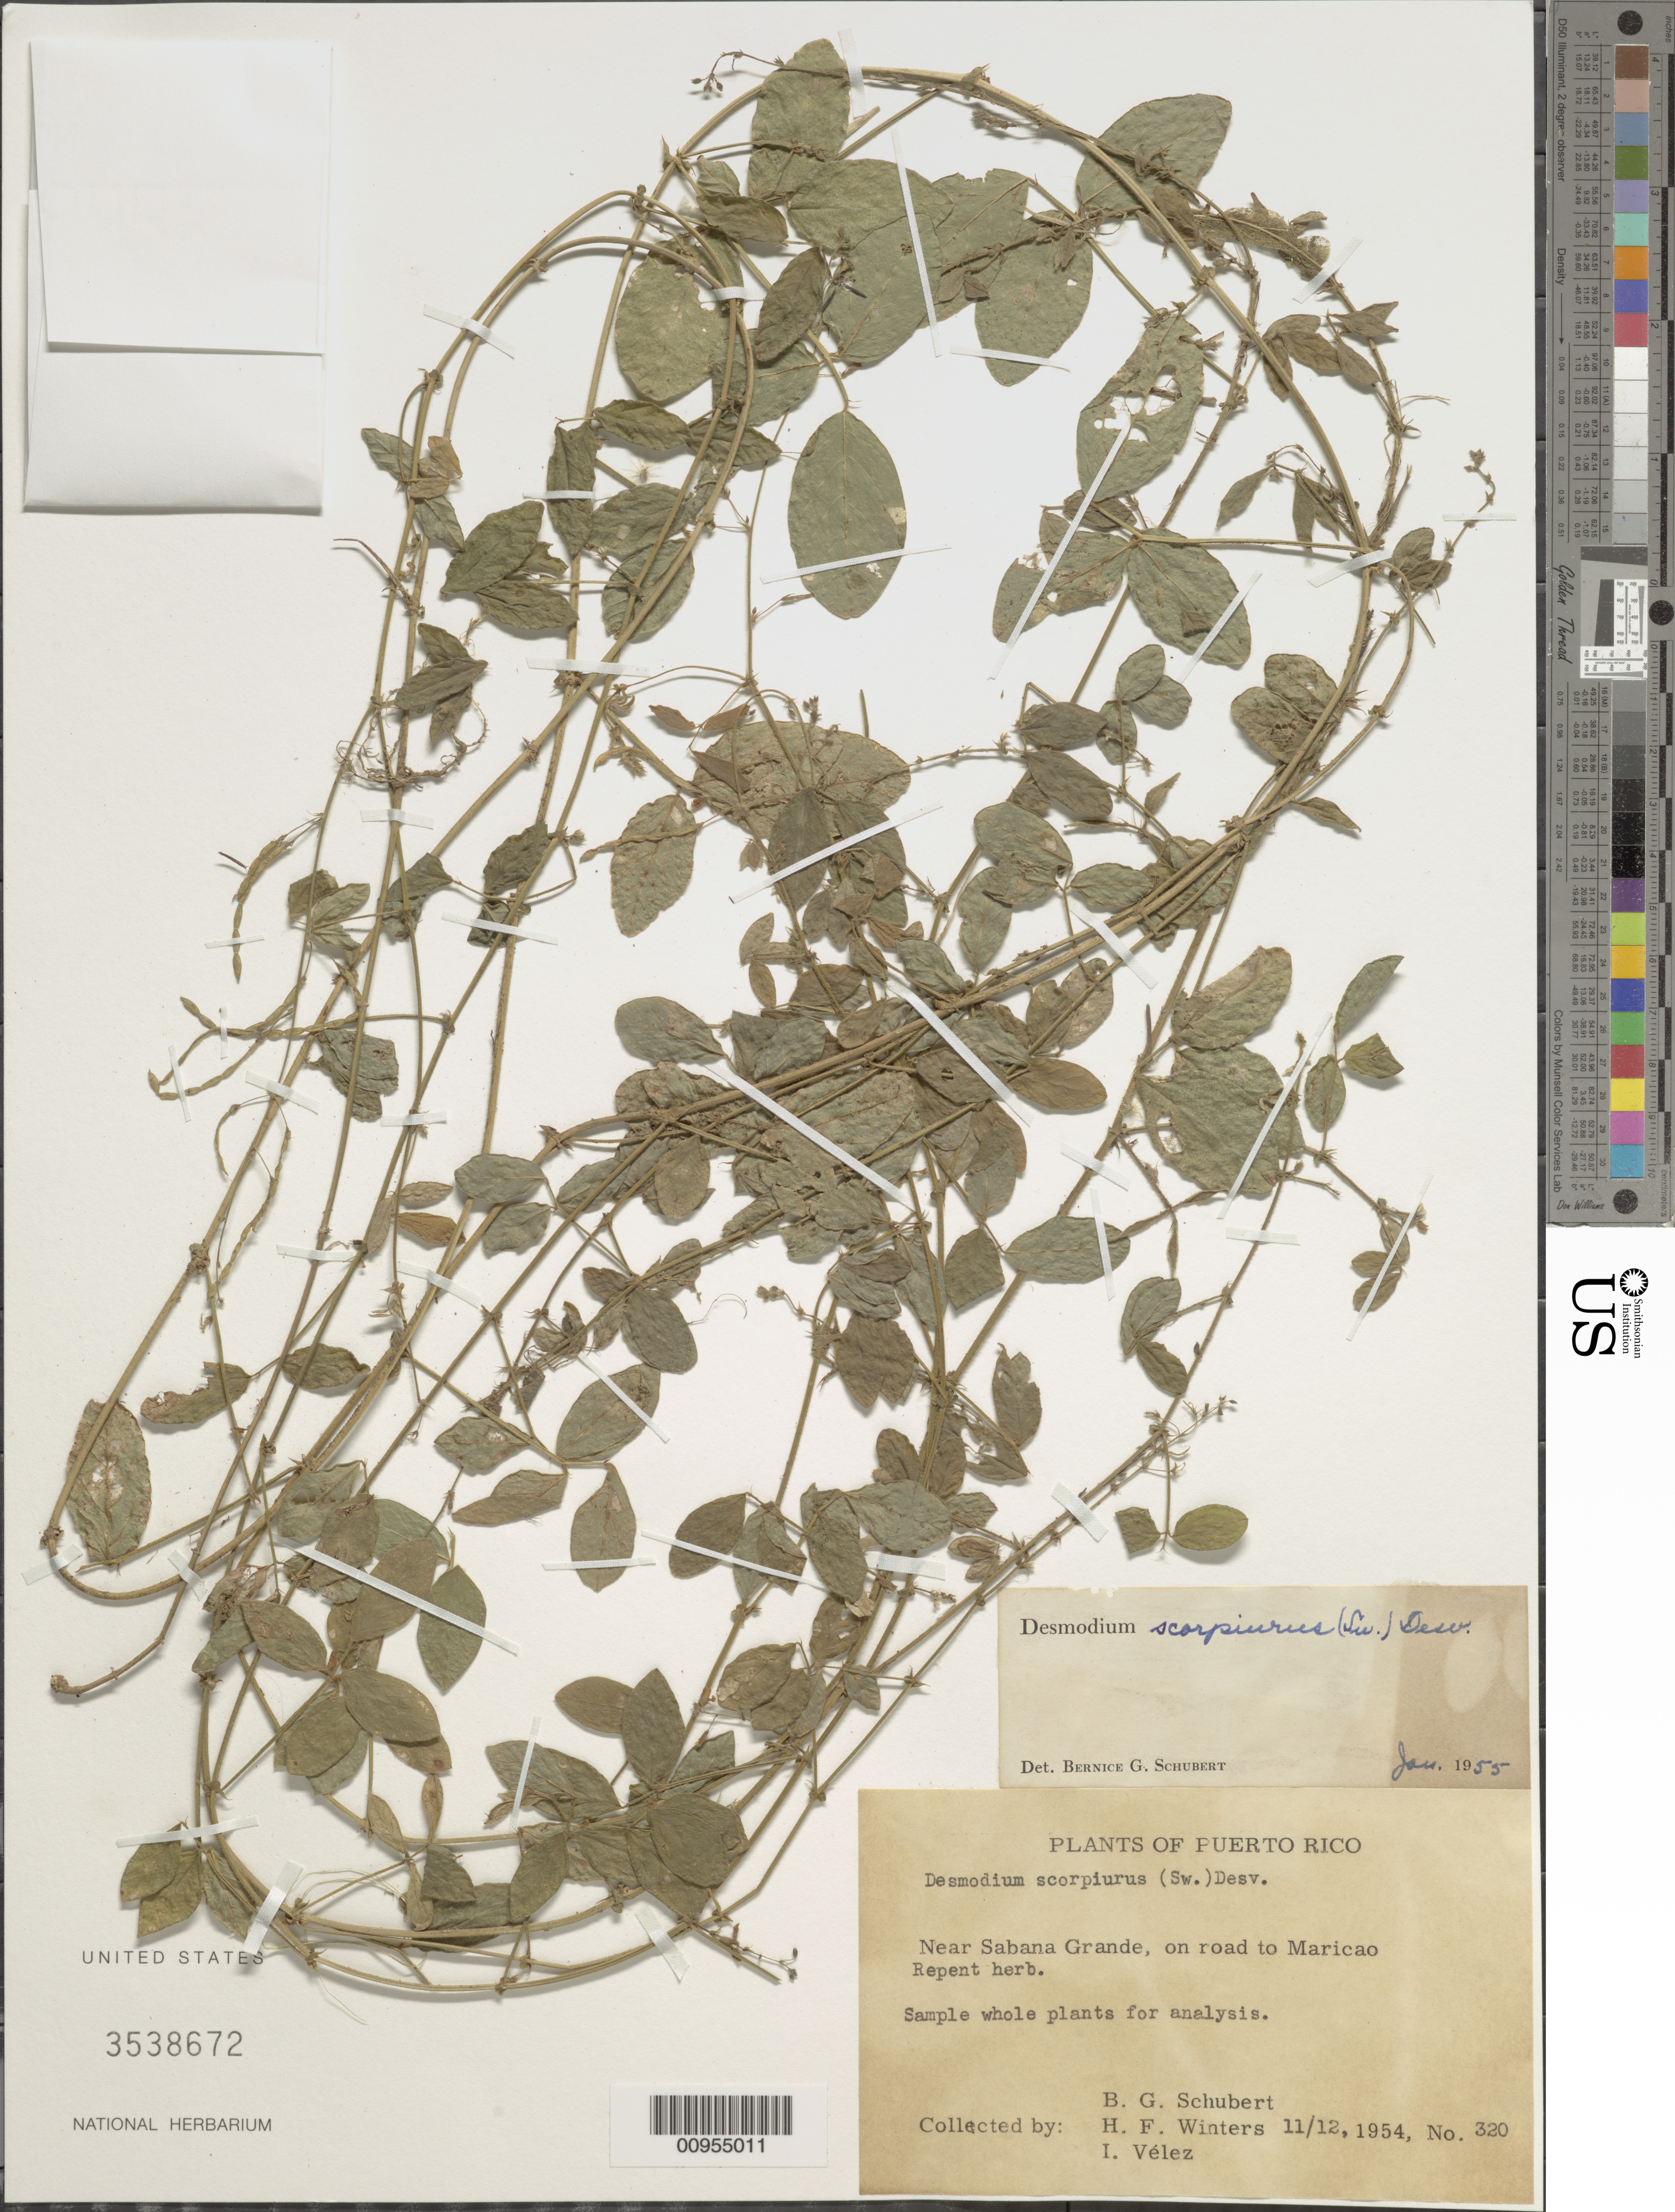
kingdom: Plantae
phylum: Tracheophyta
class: Magnoliopsida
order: Fabales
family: Fabaceae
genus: Desmodium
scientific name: Desmodium scorpiurus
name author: (Sw.) Desv. ex DC.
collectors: B. Schubert, H. Winters & I. Velez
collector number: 320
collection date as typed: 12 Nov 1954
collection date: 1954-11-12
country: Puerto Rico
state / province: Maricao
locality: Near Sabana Grande, on road to Maricao.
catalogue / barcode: US 3538672